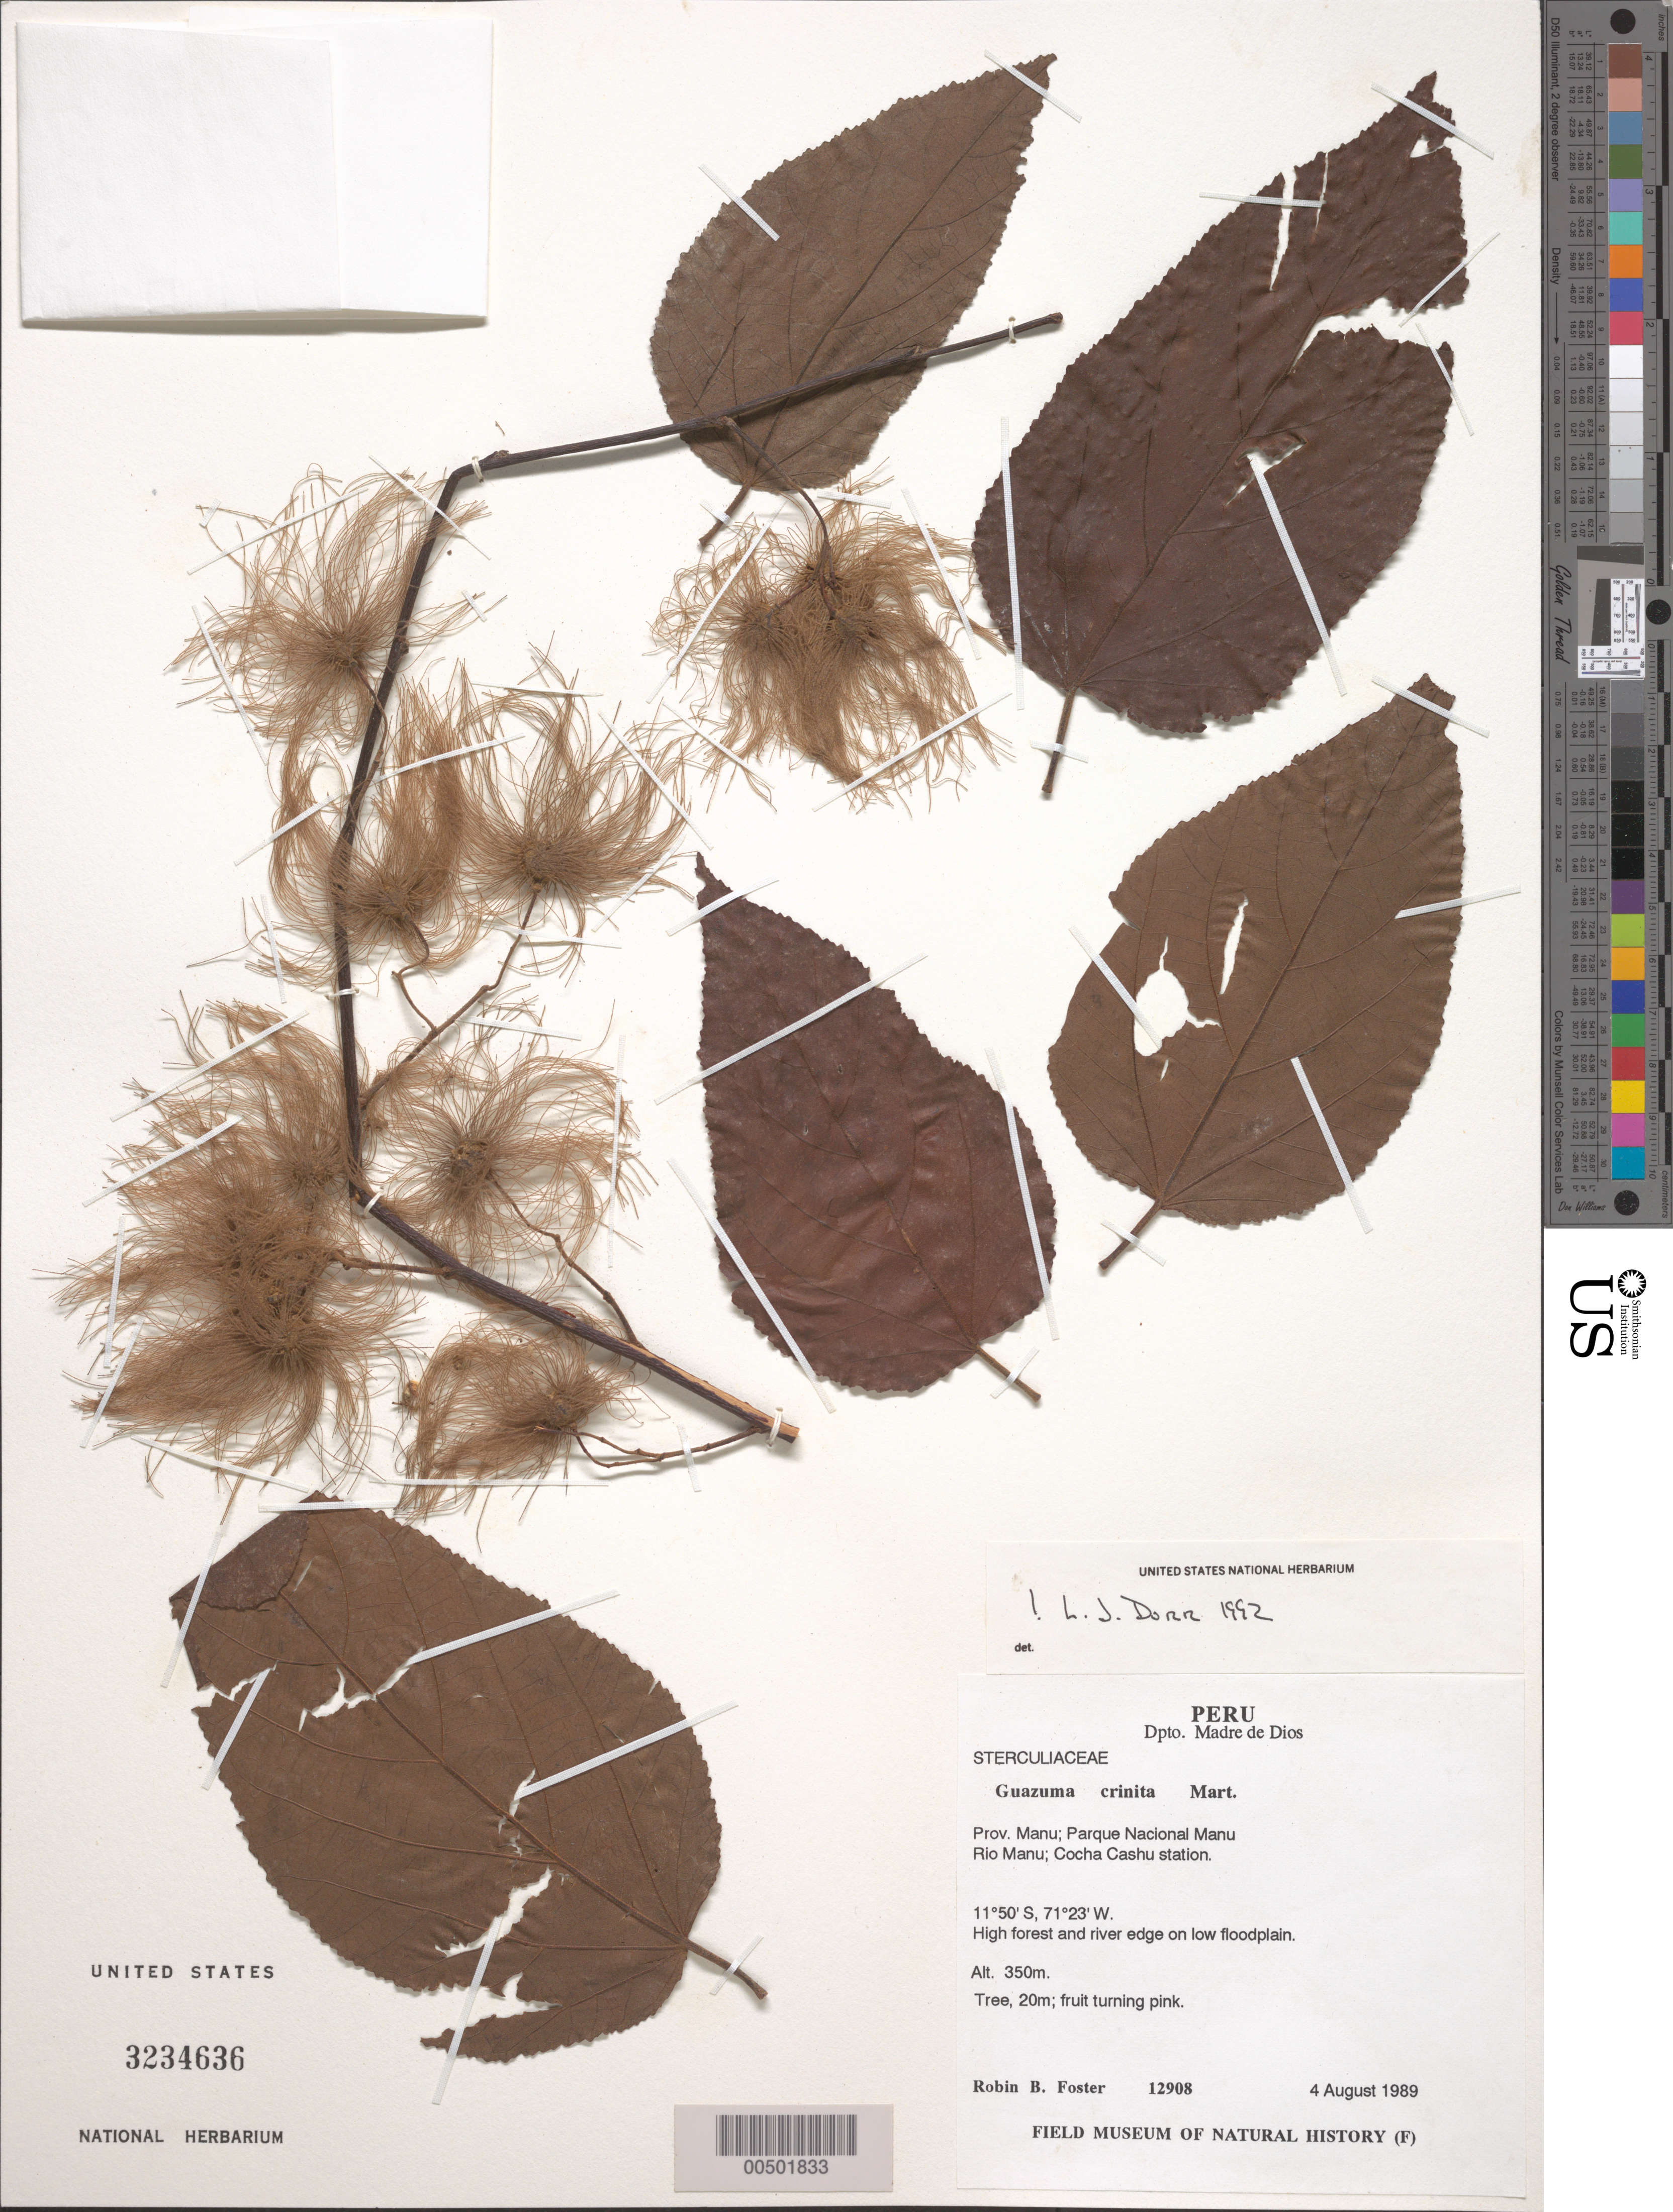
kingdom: Plantae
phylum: Tracheophyta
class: Magnoliopsida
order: Malvales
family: Malvaceae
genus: Guazuma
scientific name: Guazuma crinita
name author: Mart.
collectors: R. B. Foster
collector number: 12908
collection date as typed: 04 Aug 1989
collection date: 1989-08-04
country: Peru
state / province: Madre de Dios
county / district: Manú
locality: Parque Nacional Manu Rio Manu; Cocha Cashu Station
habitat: High forest and river edge on low floodplain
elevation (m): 350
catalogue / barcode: US 3234636